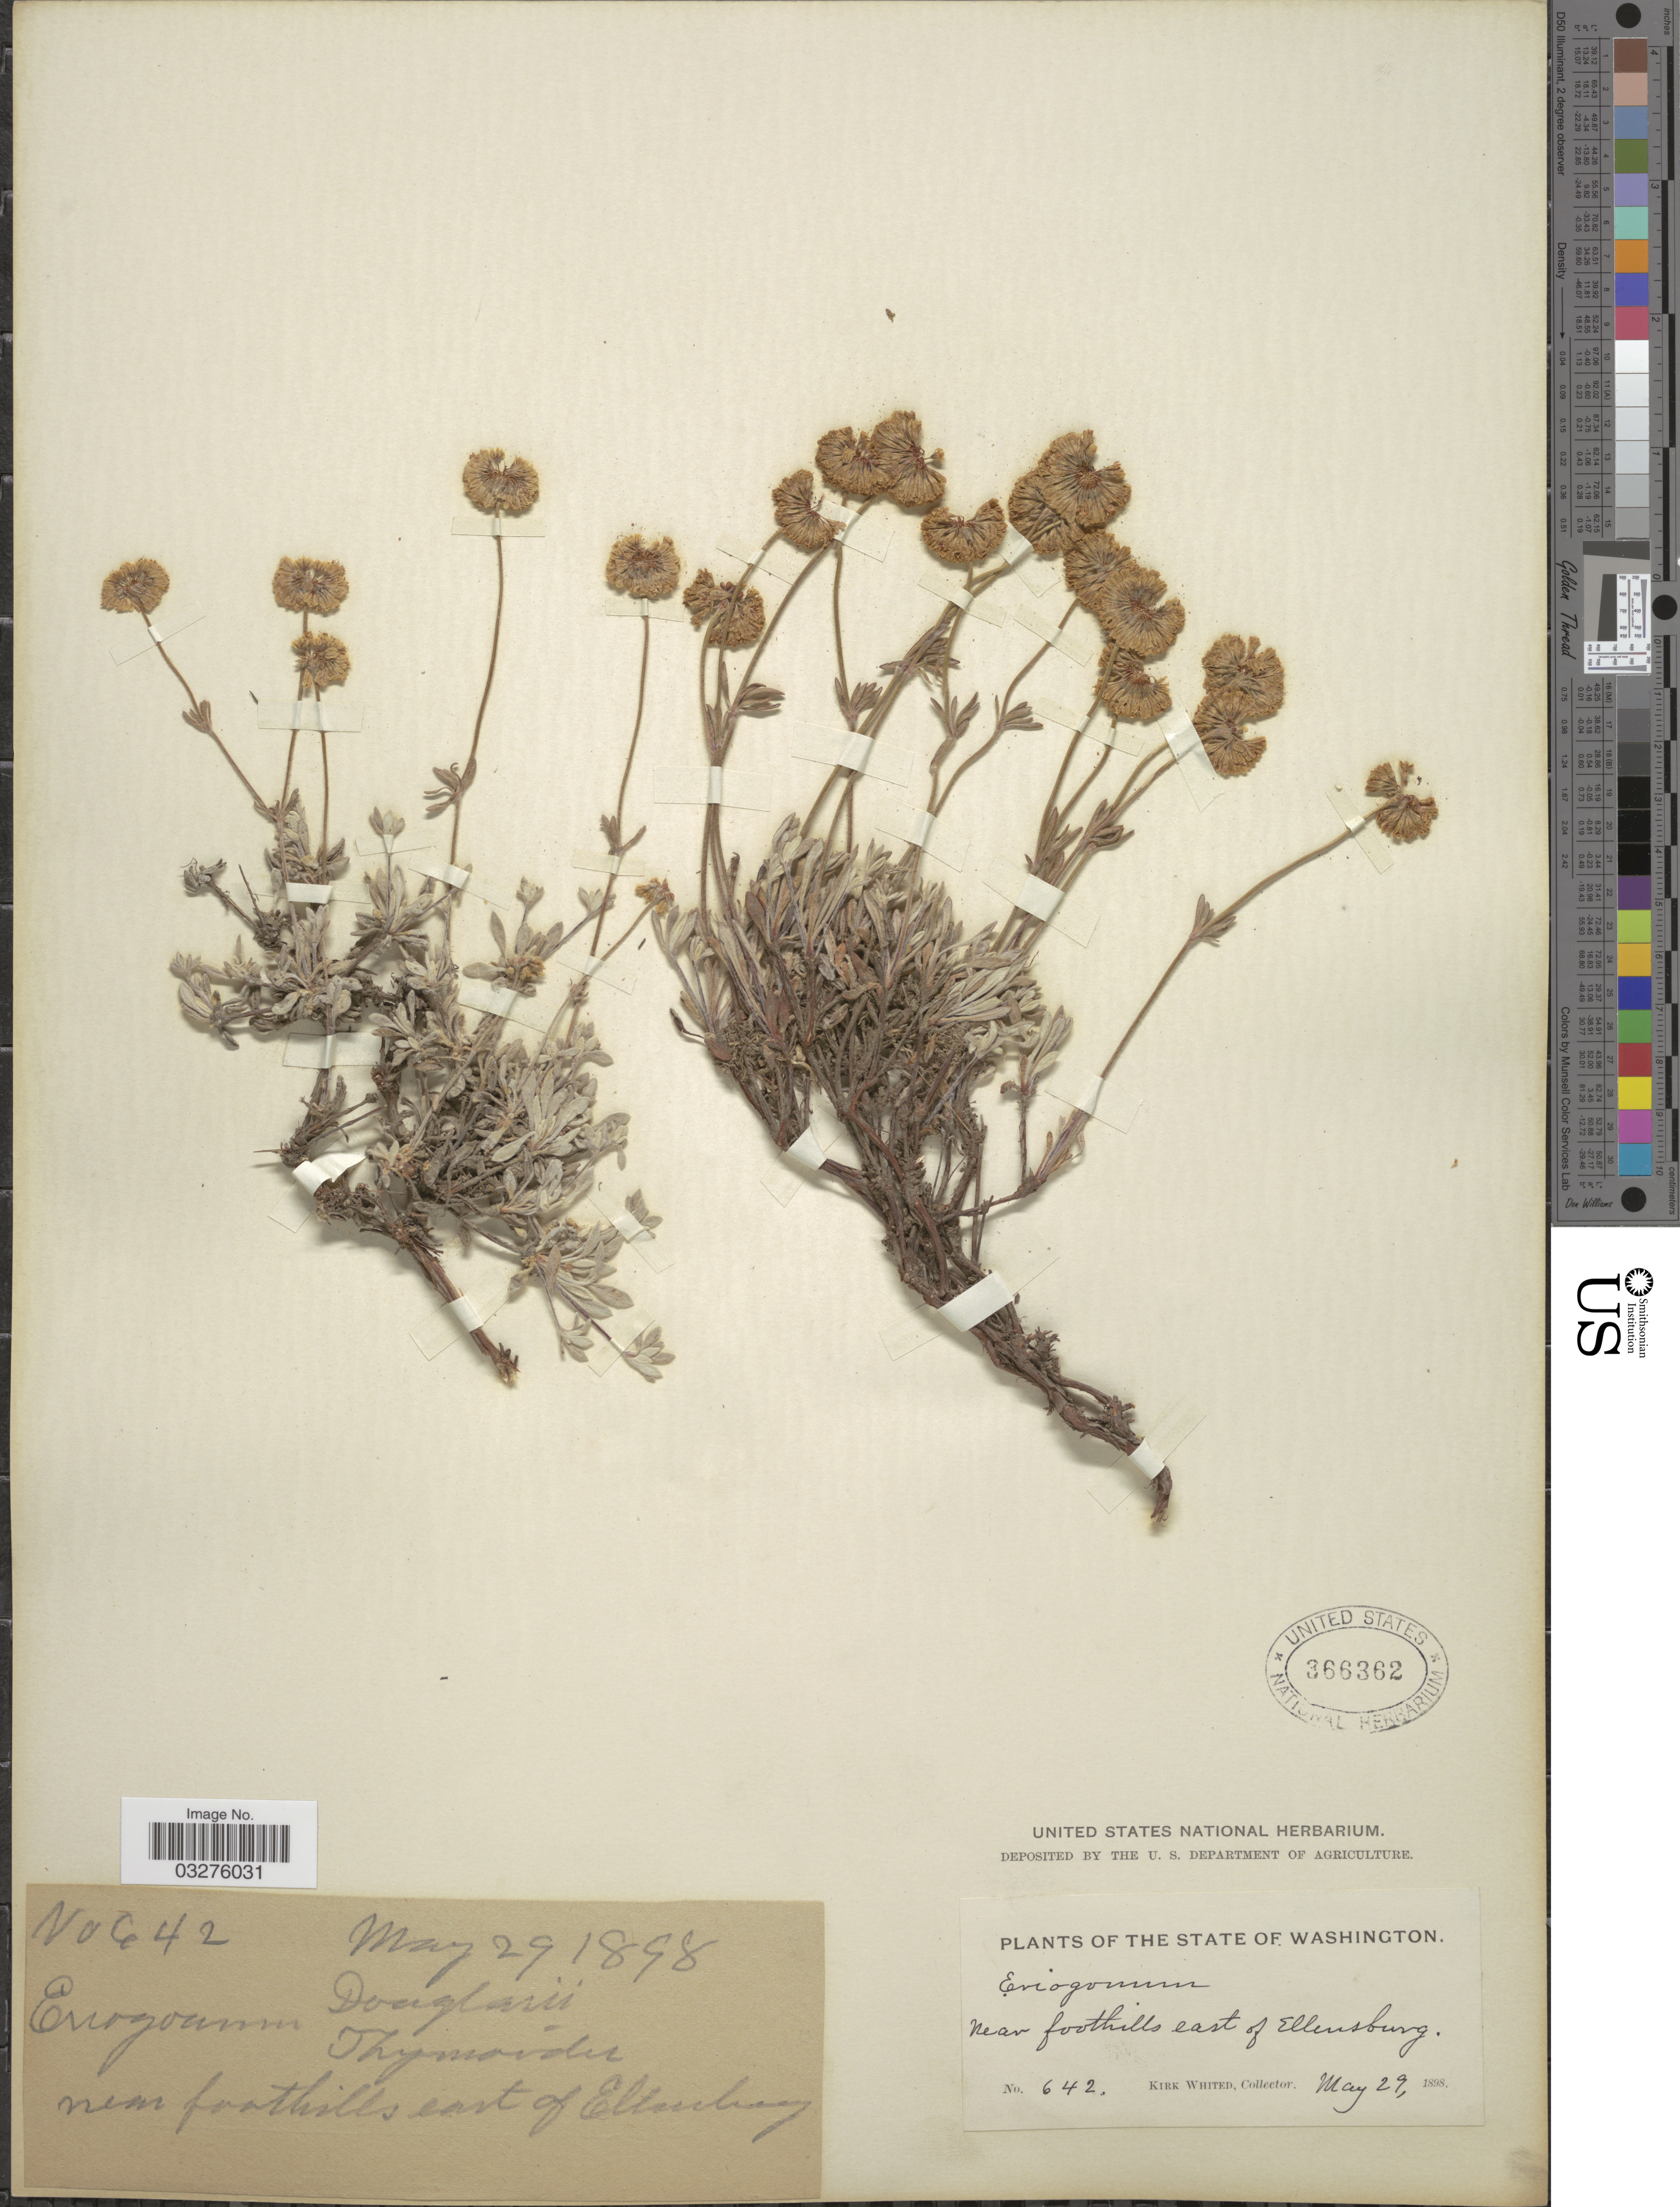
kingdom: Plantae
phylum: Tracheophyta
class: Magnoliopsida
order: Caryophyllales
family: Polygonaceae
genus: Eriogonum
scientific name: Eriogonum douglasii var. douglasii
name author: Benth.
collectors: K. Whited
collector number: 642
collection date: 1898-05-29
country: United States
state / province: Washington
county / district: Kittitas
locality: Near foothills east of Ellensburg.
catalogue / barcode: US 366362